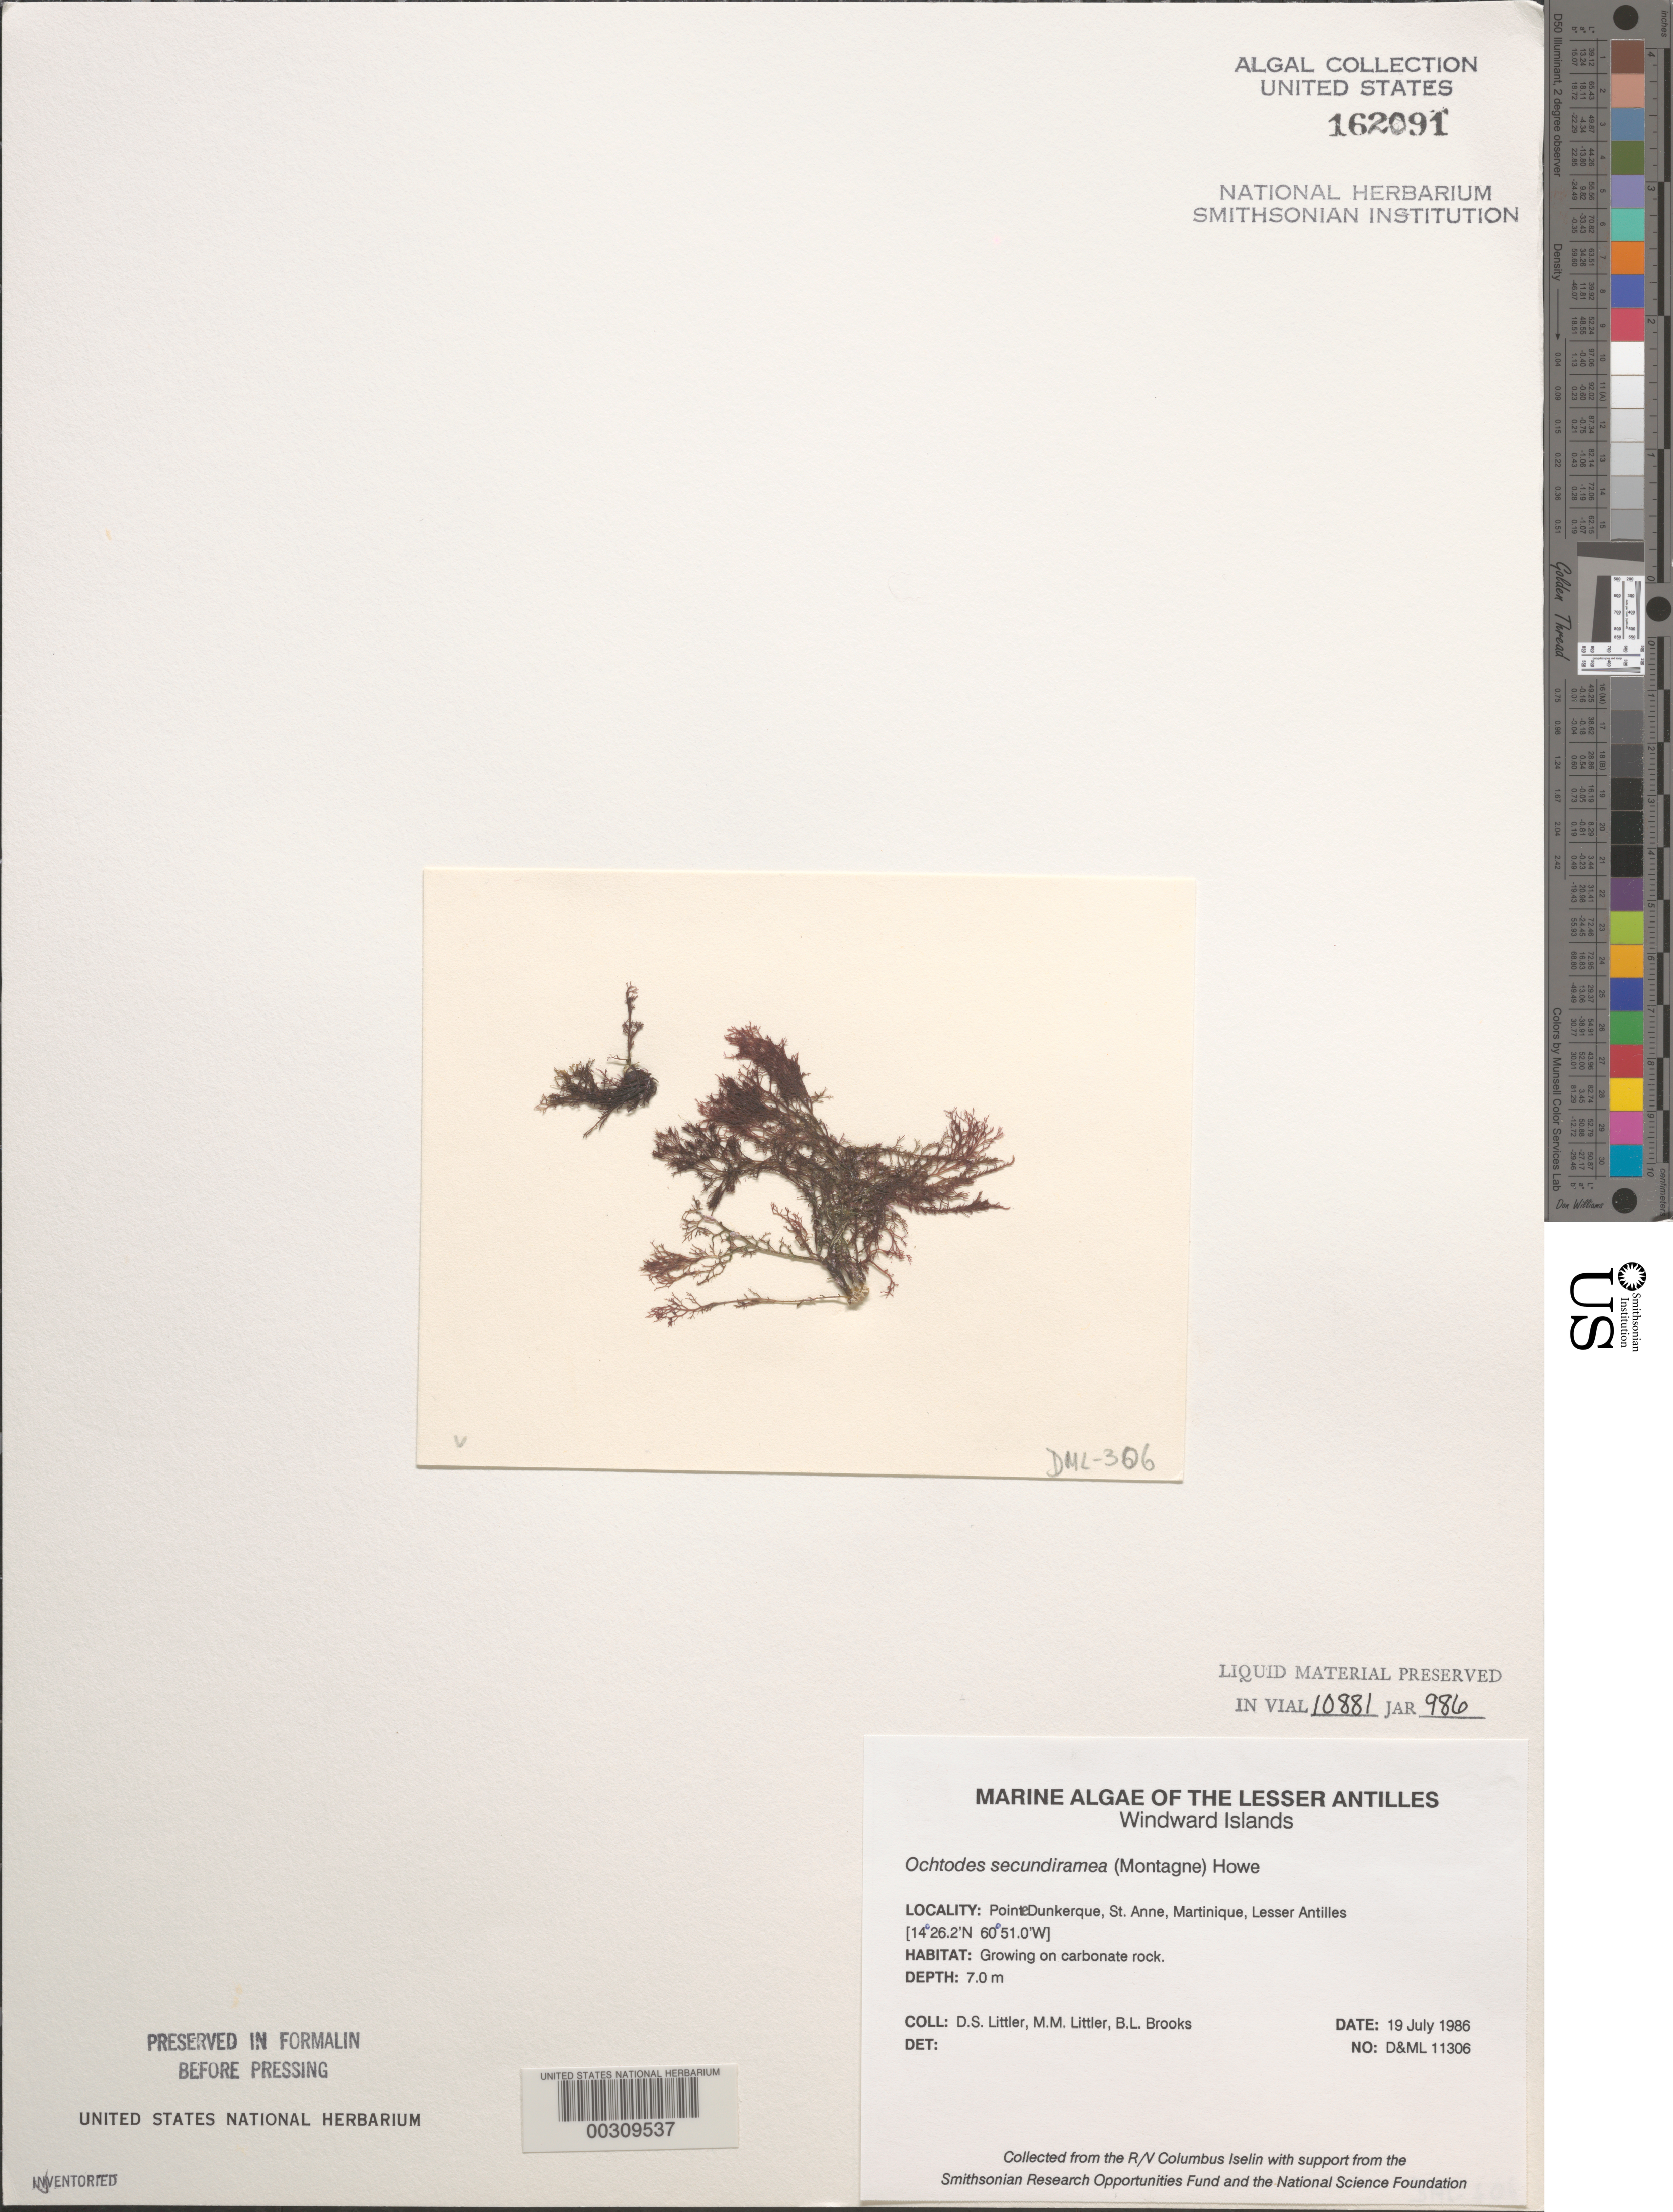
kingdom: Plantae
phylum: Rhodophyta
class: Florideophyceae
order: Gigartinales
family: Rhizophyllidaceae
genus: Ochtodes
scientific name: Ochtodes secundiramea, ined.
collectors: D. S. Littler, M. M. Littler & B. Brooks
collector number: D&ML 11306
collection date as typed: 19 Jul 1986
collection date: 1986-07-19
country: Martinique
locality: Pointe Dunkerque, St. Anne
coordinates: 14 26.2'N, 60 51.0'W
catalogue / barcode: US 162091